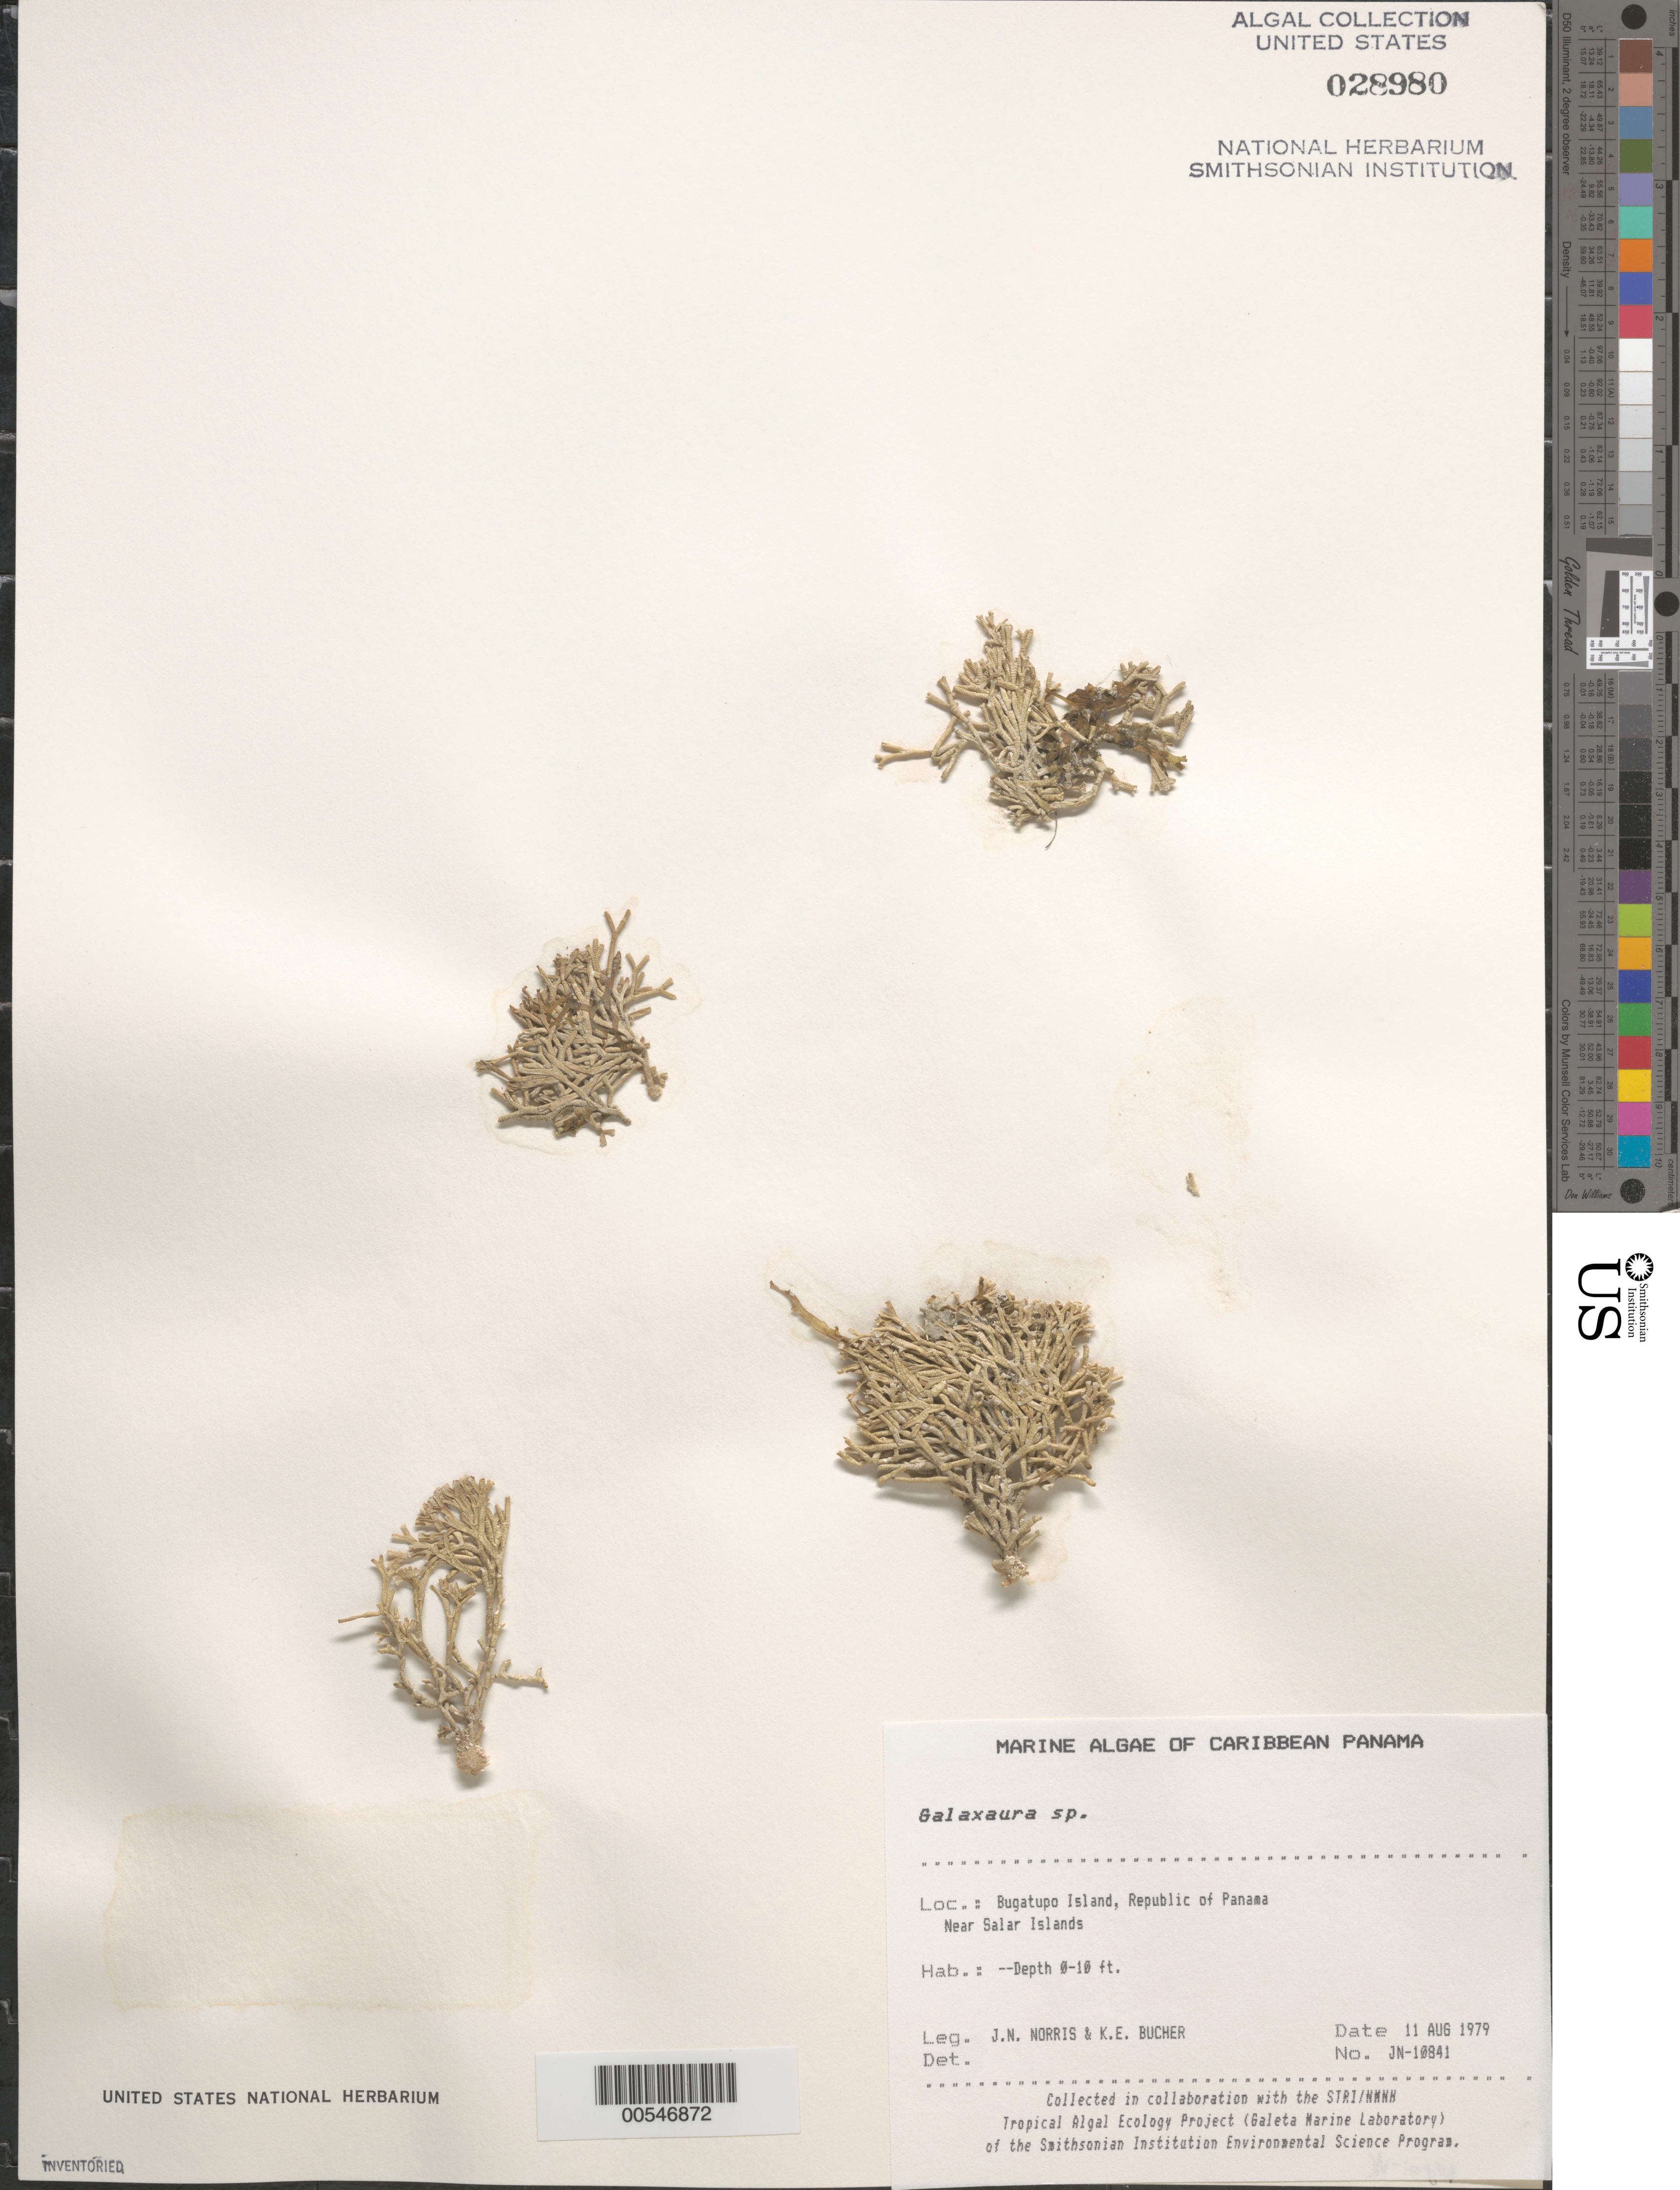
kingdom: Plantae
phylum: Rhodophyta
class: Florideophyceae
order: Nemaliales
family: Galaxauraceae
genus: Galaxaura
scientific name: Galaxaura sp.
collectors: J. N. Norris & K. E. Bucher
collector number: JN-10841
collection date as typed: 11 Aug 1979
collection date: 1979-08-11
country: Panama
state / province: Kuna Yala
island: Bugatupo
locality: Near Salar Islands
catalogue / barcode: US 28980